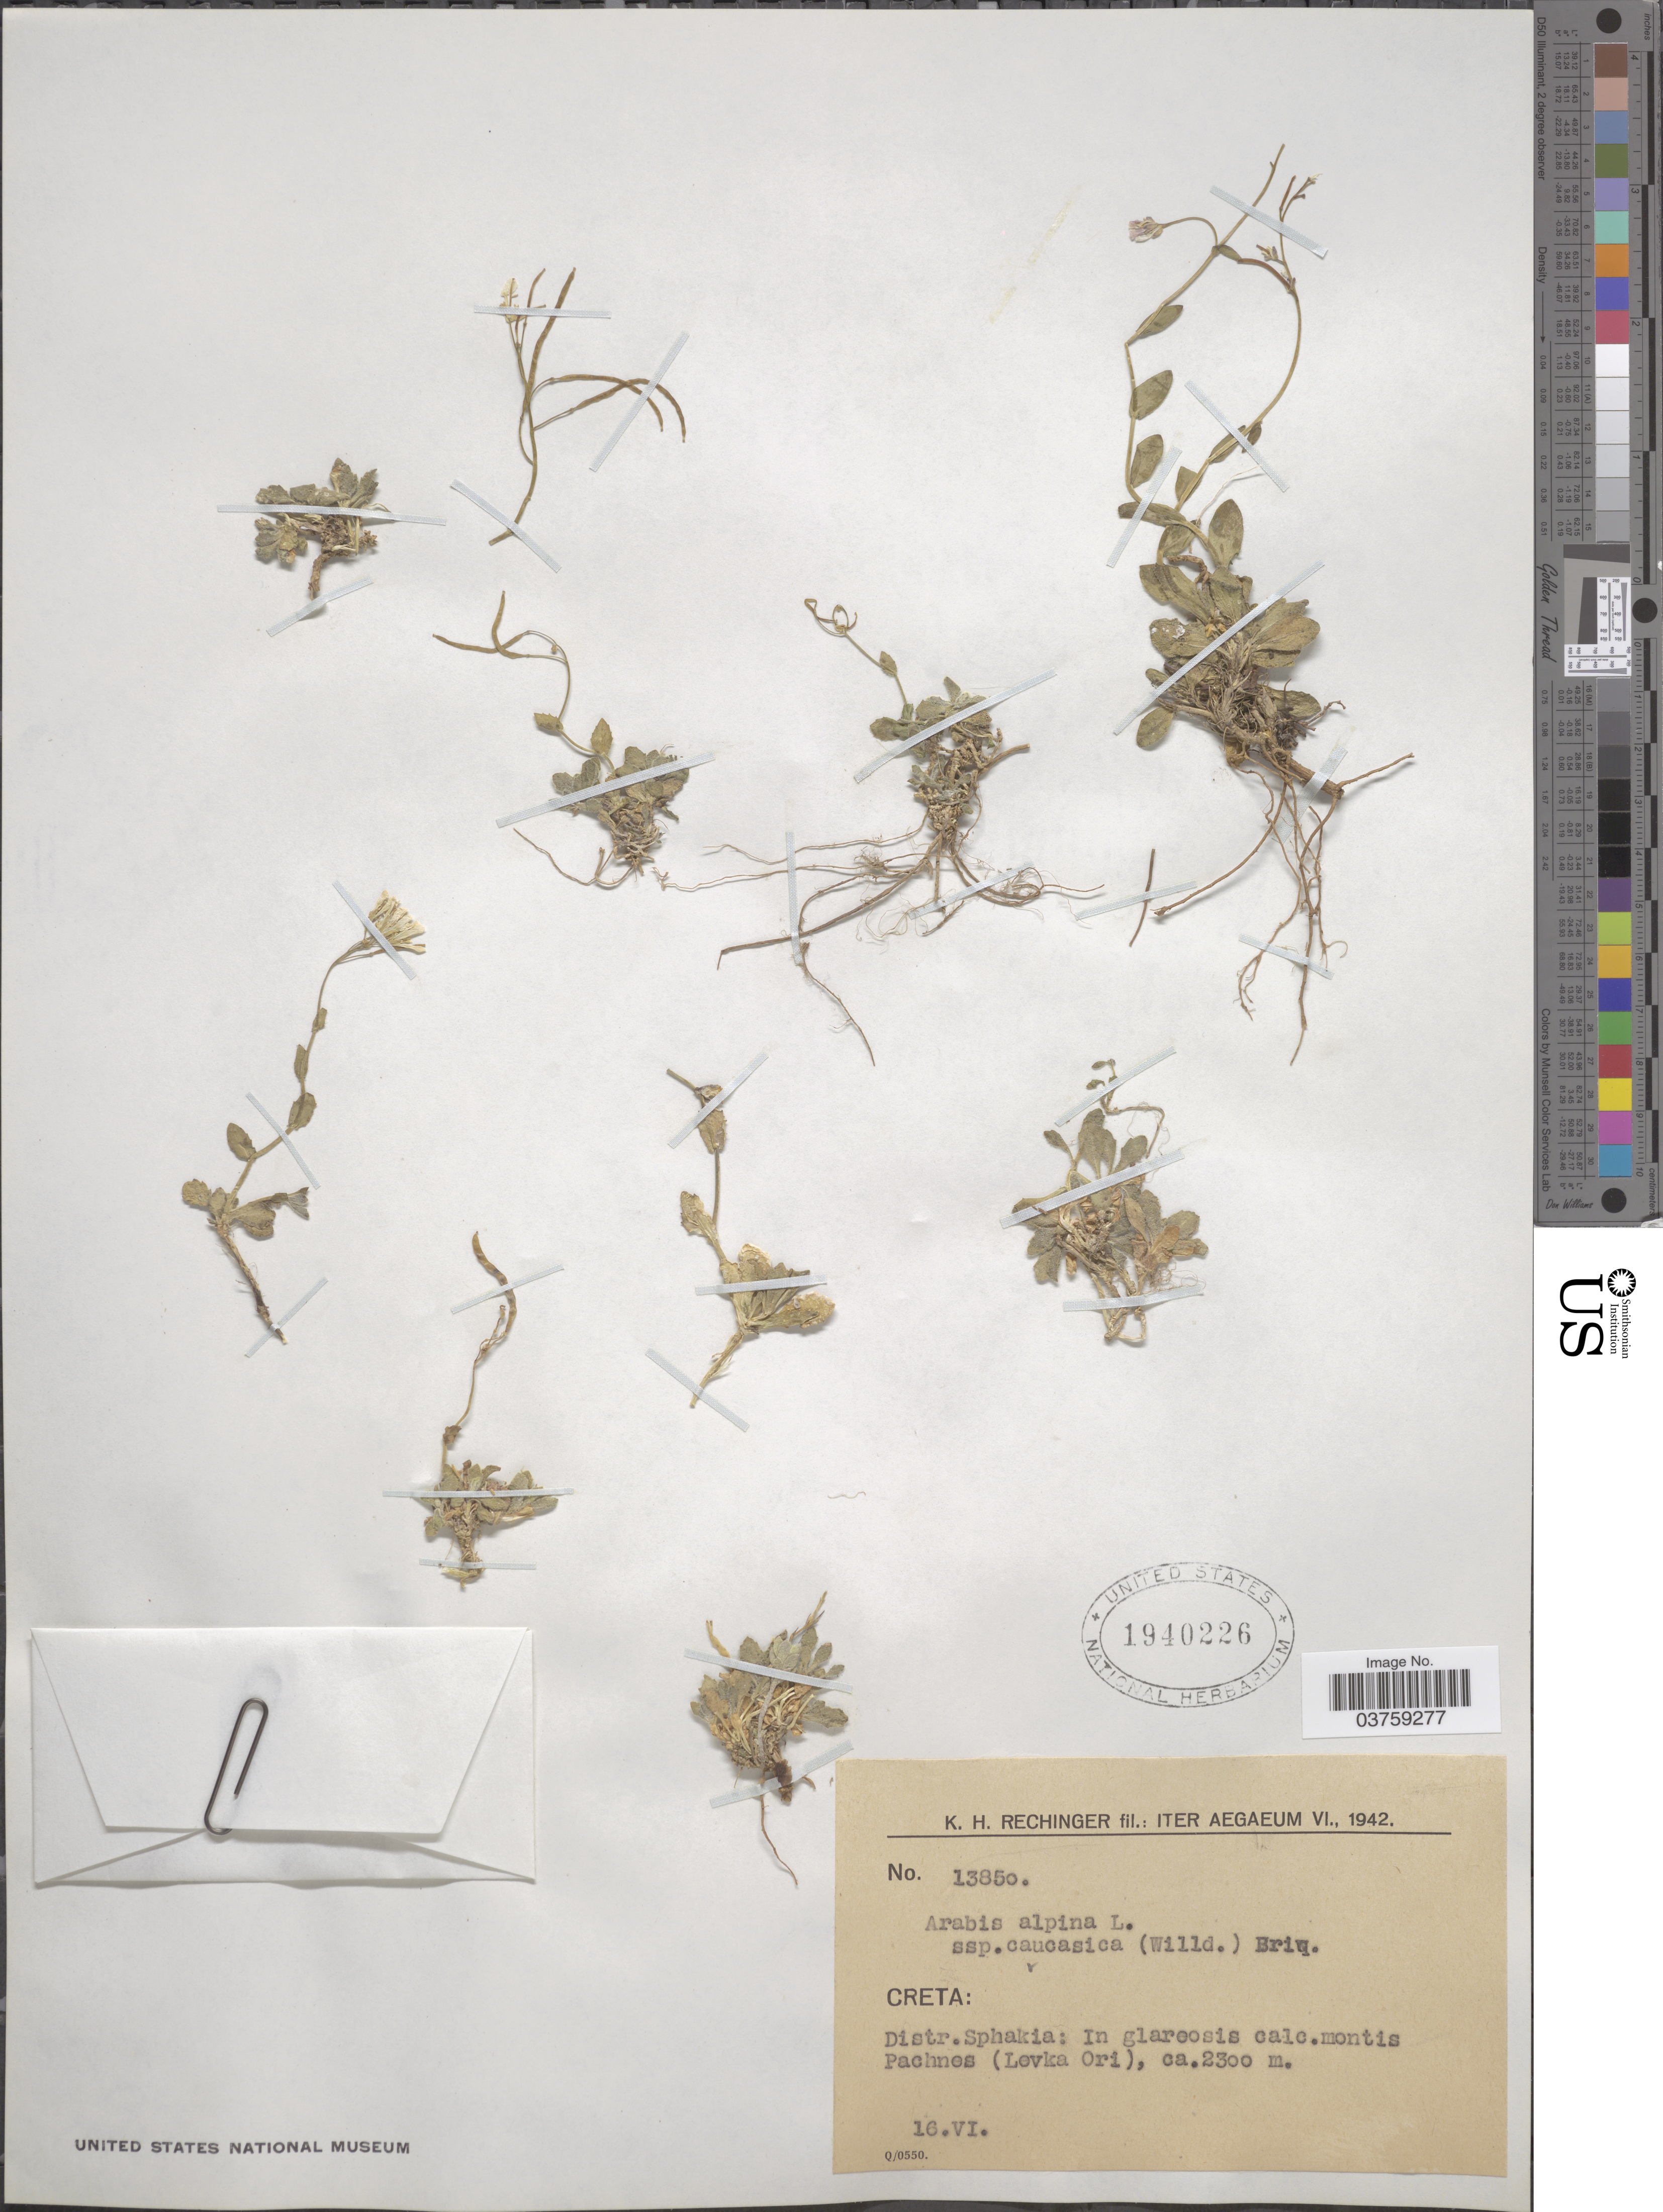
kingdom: Plantae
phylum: Tracheophyta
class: Magnoliopsida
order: Brassicales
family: Brassicaceae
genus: Arabis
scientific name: Arabis alpina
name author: L.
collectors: K. H. Rechinger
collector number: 13850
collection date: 1942-06-16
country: Greece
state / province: Crete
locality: Iter Aegaeum. Creta: Distr. Sphakia: In glareosis calc. montis Pachnes (Levka Ori).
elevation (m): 2300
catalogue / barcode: US 1940226